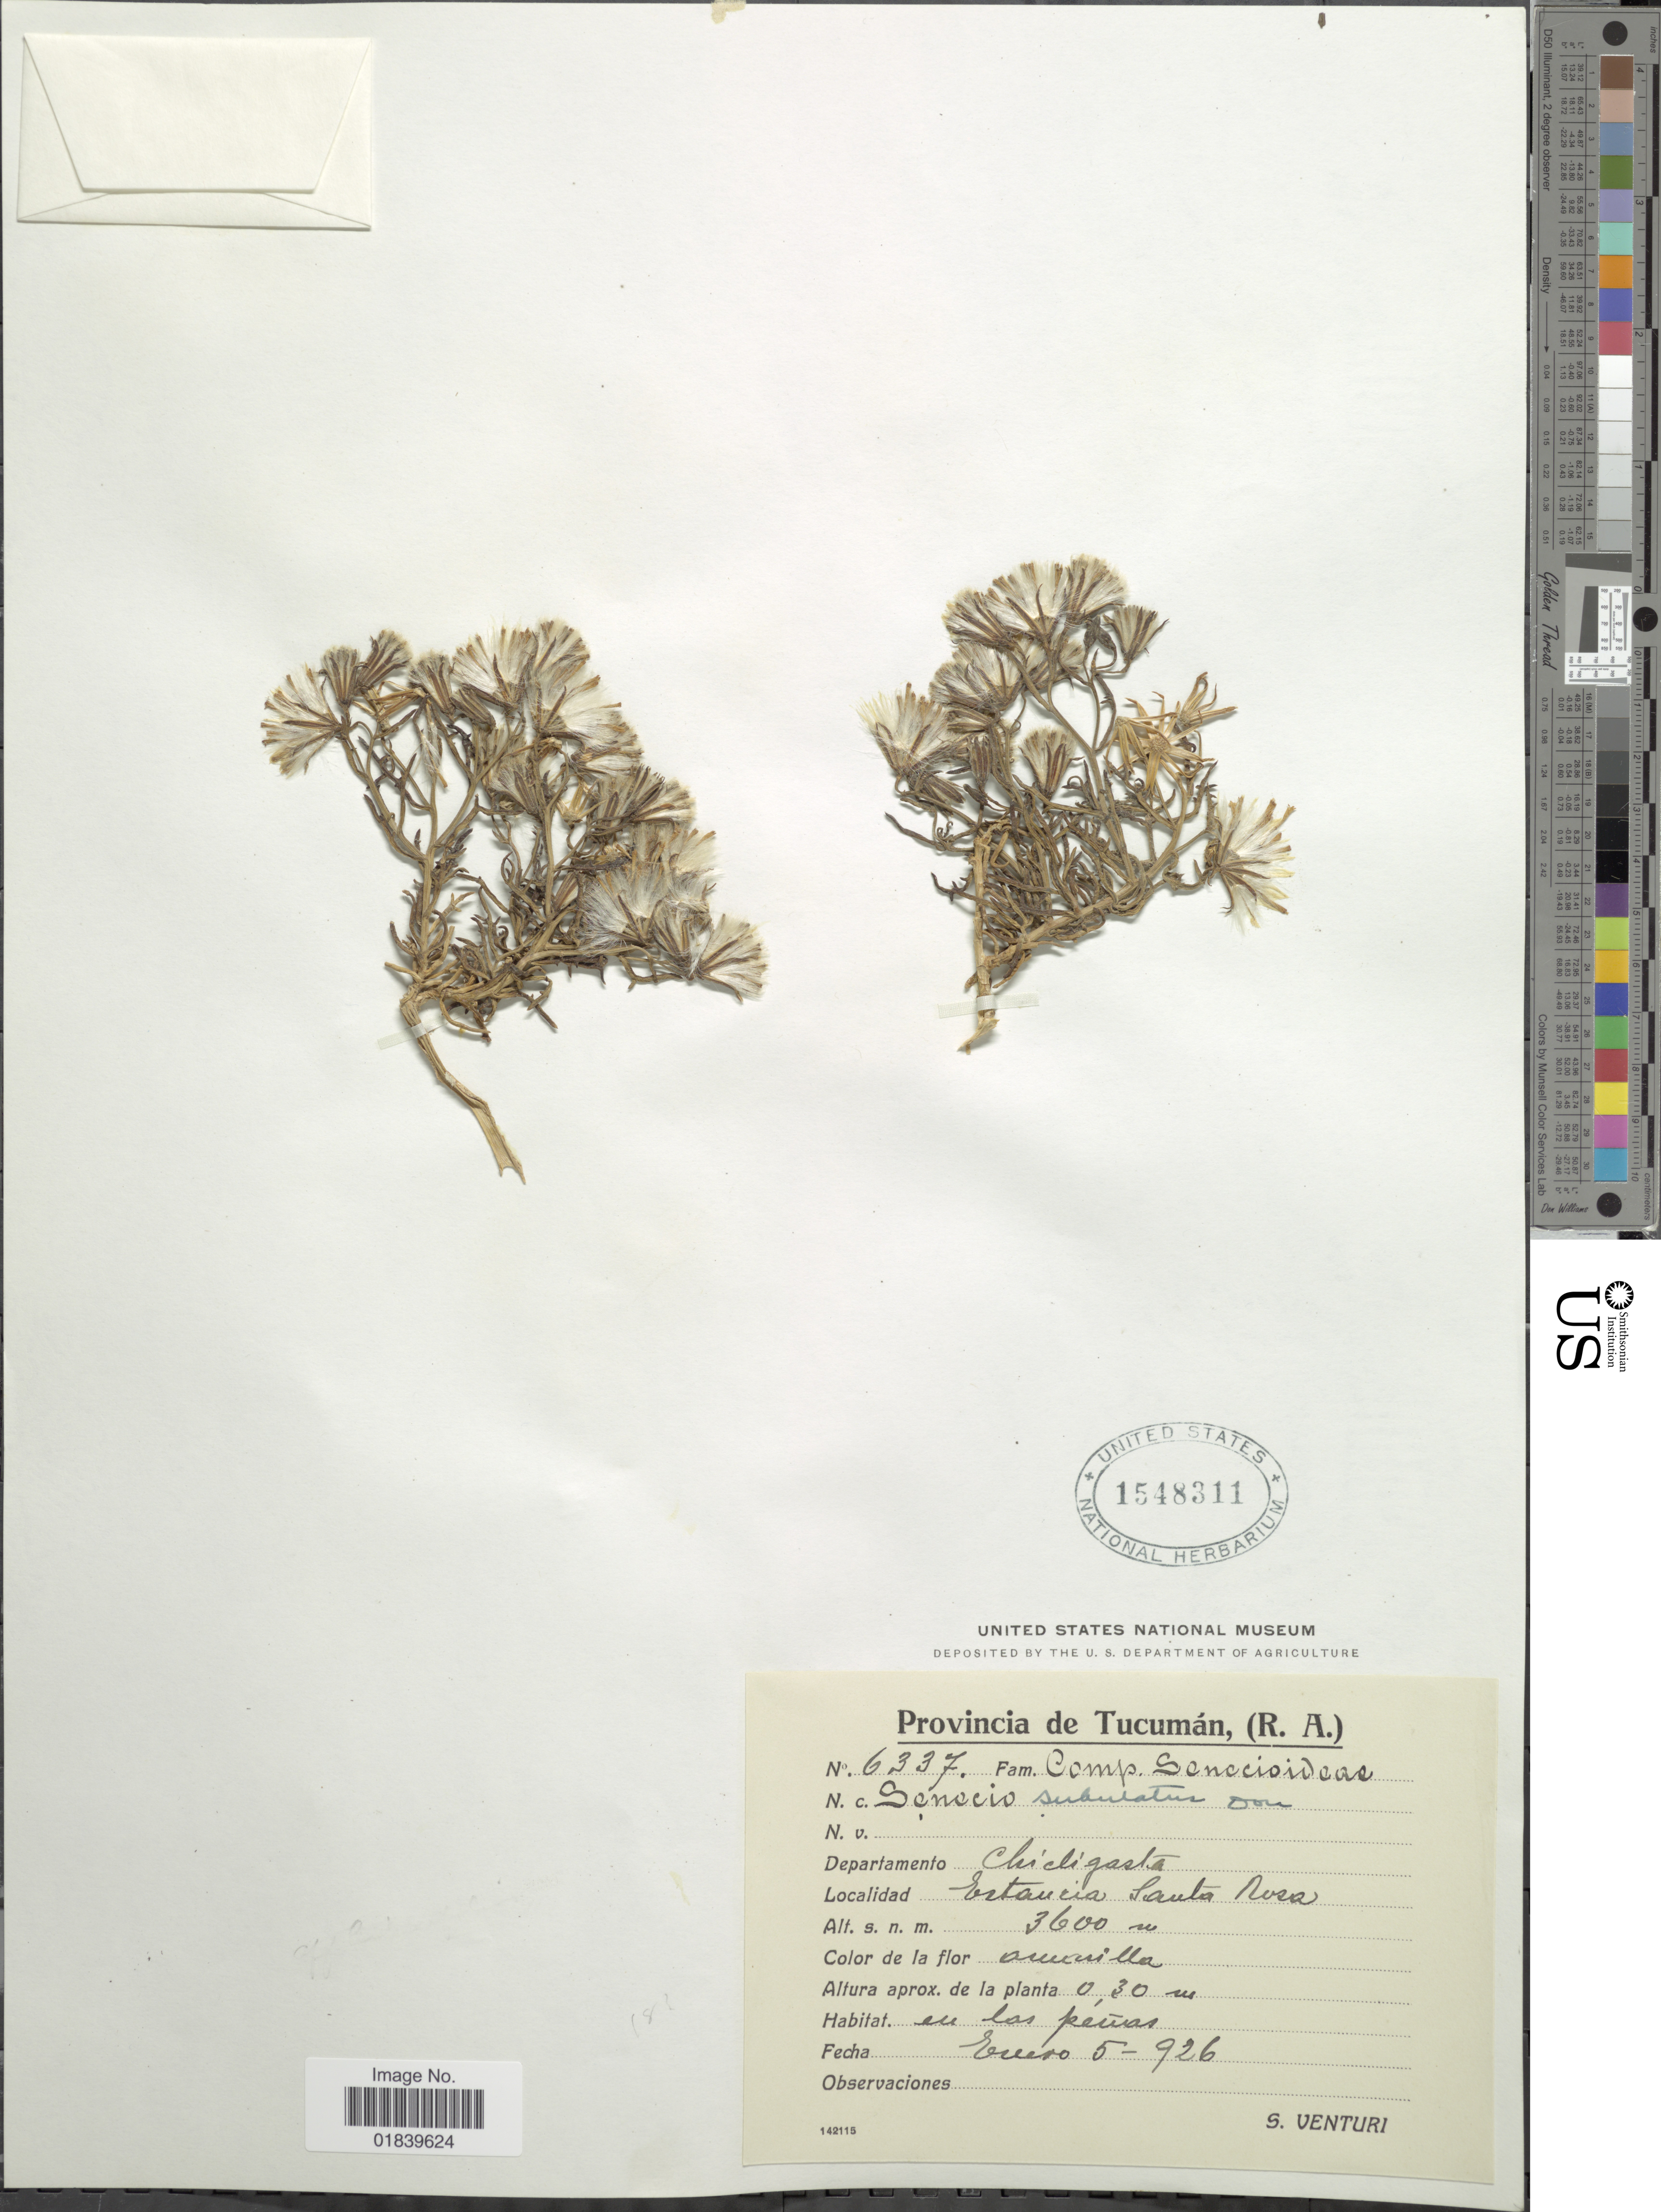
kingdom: Plantae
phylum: Tracheophyta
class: Magnoliopsida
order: Asterales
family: Asteraceae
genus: Senecio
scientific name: Senecio subulatus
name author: D. Don ex Hook. & Arn.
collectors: S. Venturi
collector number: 6337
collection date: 1926-01-05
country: Argentina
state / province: Tucuman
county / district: Chicligasta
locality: Estancia Santa Rosa,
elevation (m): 3600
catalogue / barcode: US 1548311